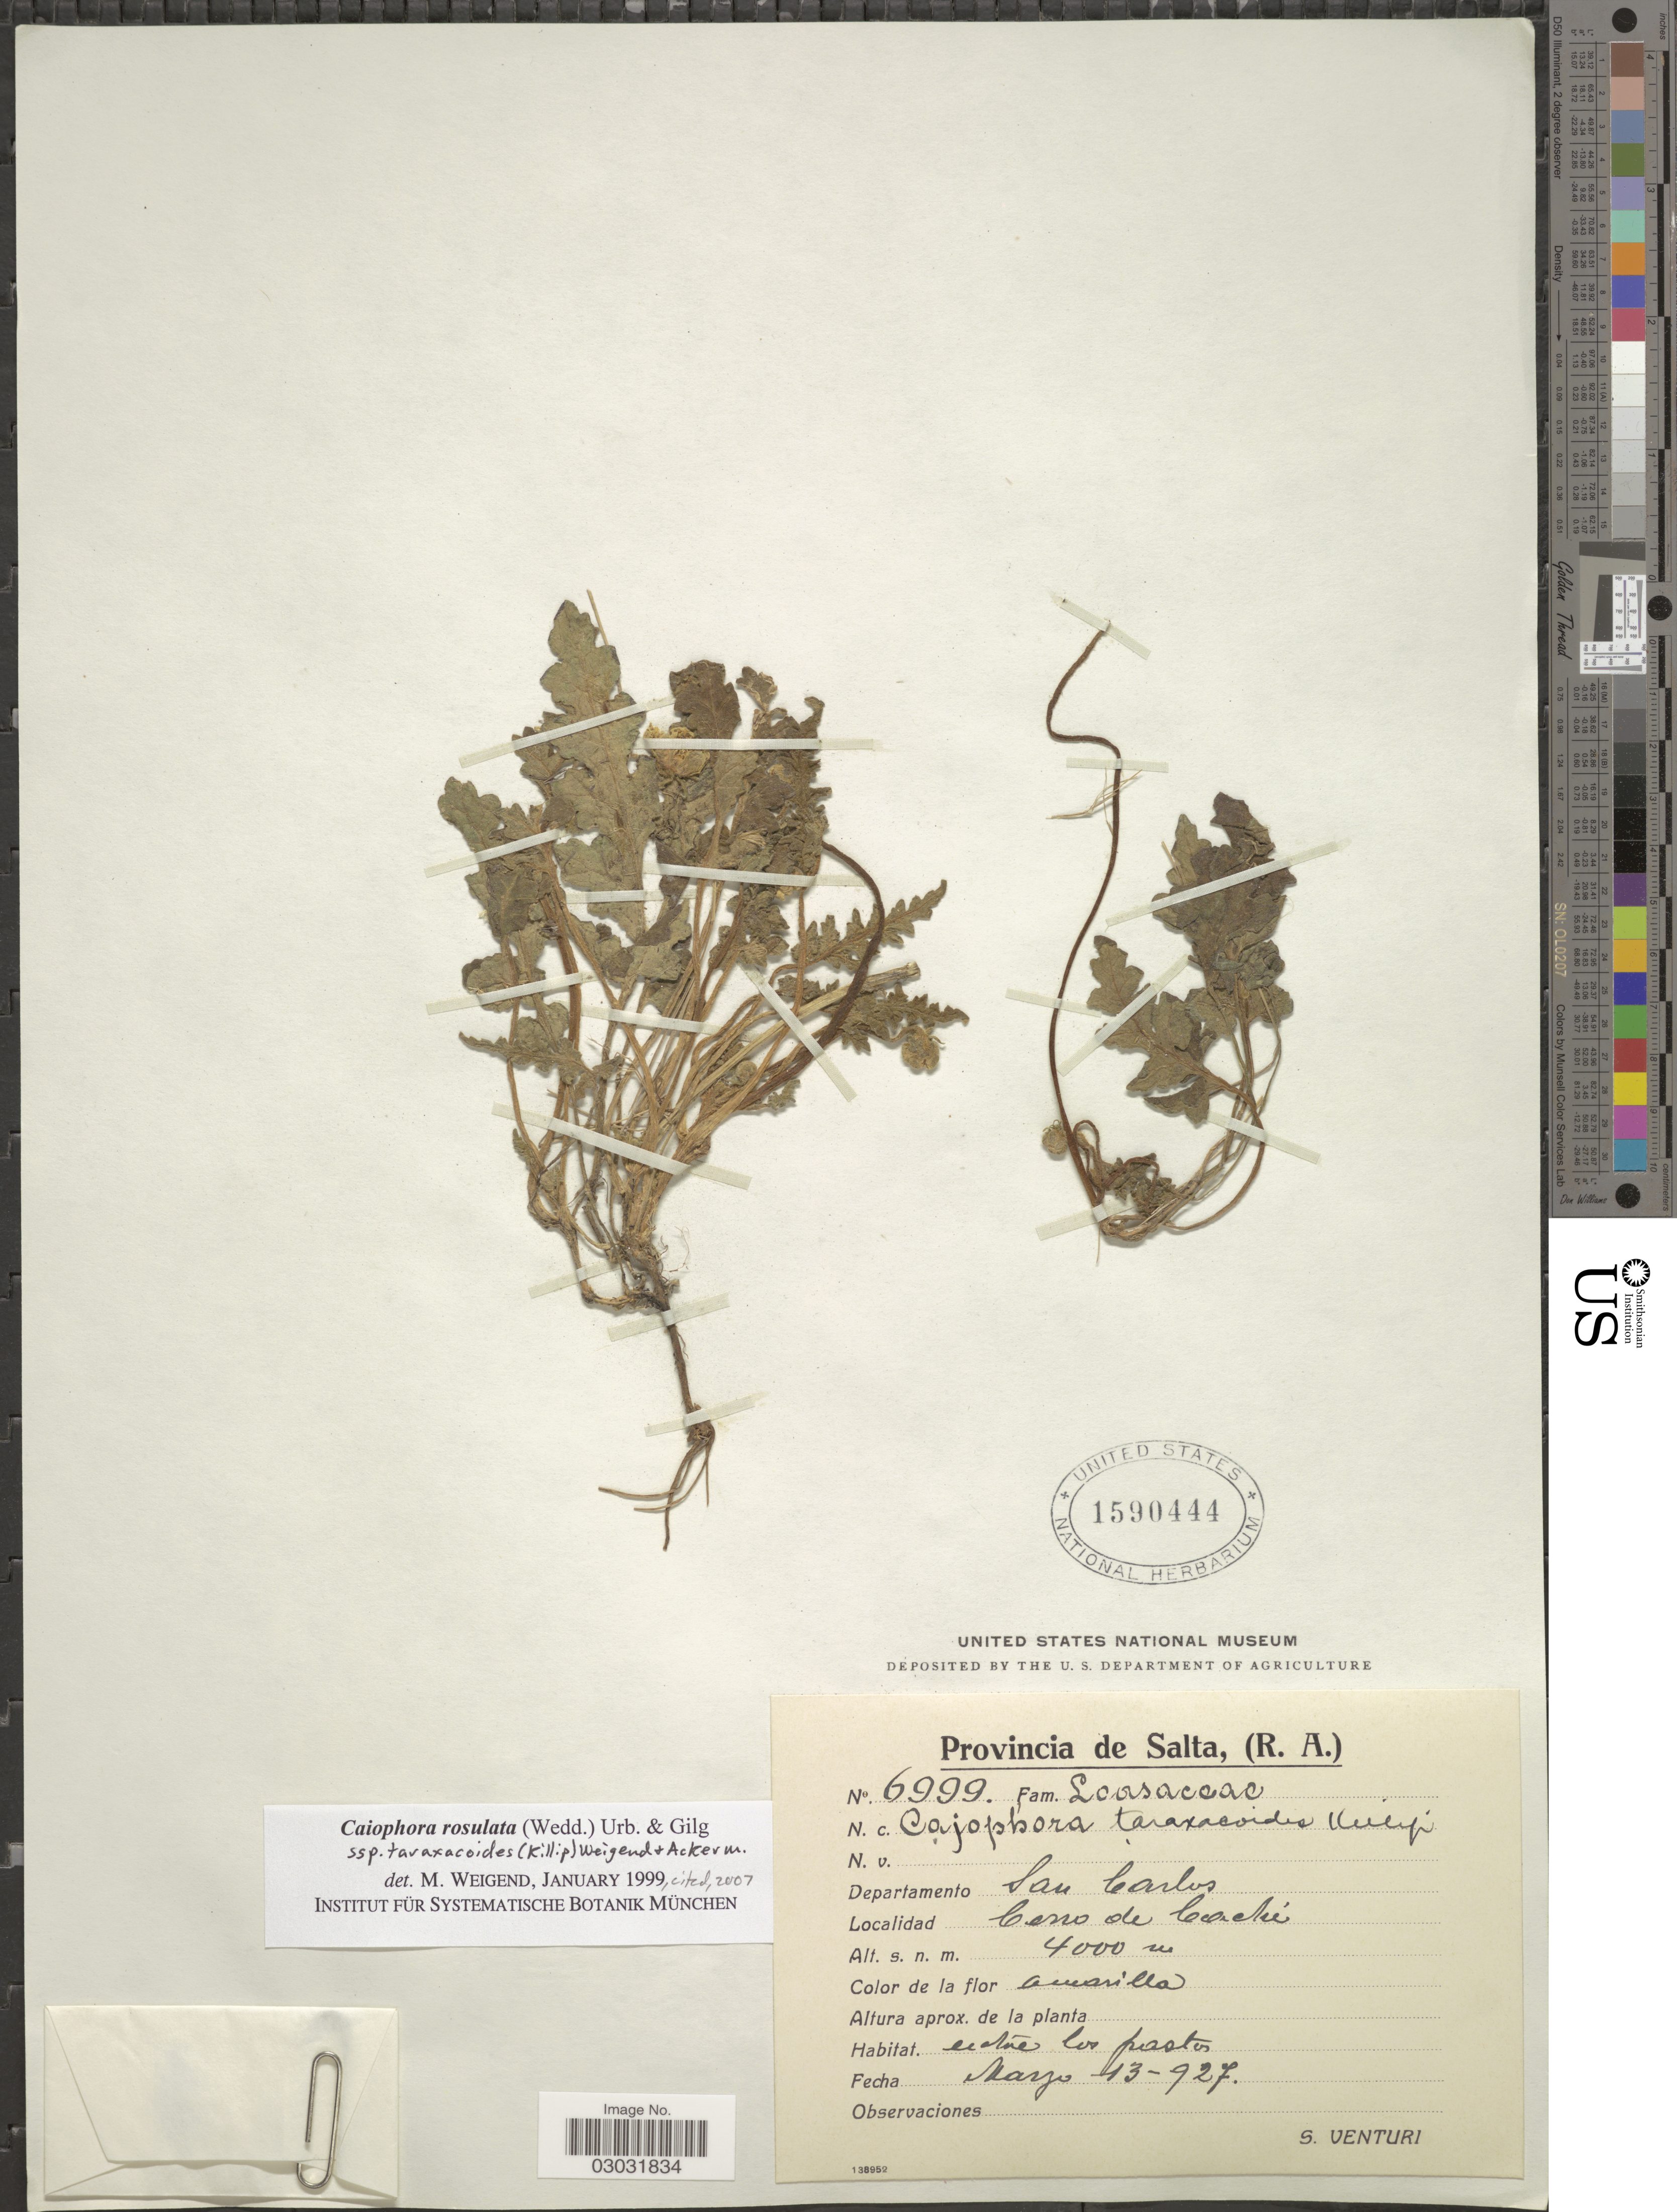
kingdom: Plantae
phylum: Tracheophyta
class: Magnoliopsida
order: Cornales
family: Loasaceae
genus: Caiophora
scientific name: Caiophora rosulata subsp. taraxacoides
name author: (Killip) Weigend & M. Ackermann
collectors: S. Venturi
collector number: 6999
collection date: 1927-03-13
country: Argentina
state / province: Salta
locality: Departamento San Carlos. Cerro de Cachi.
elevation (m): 4000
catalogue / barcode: US 1590444